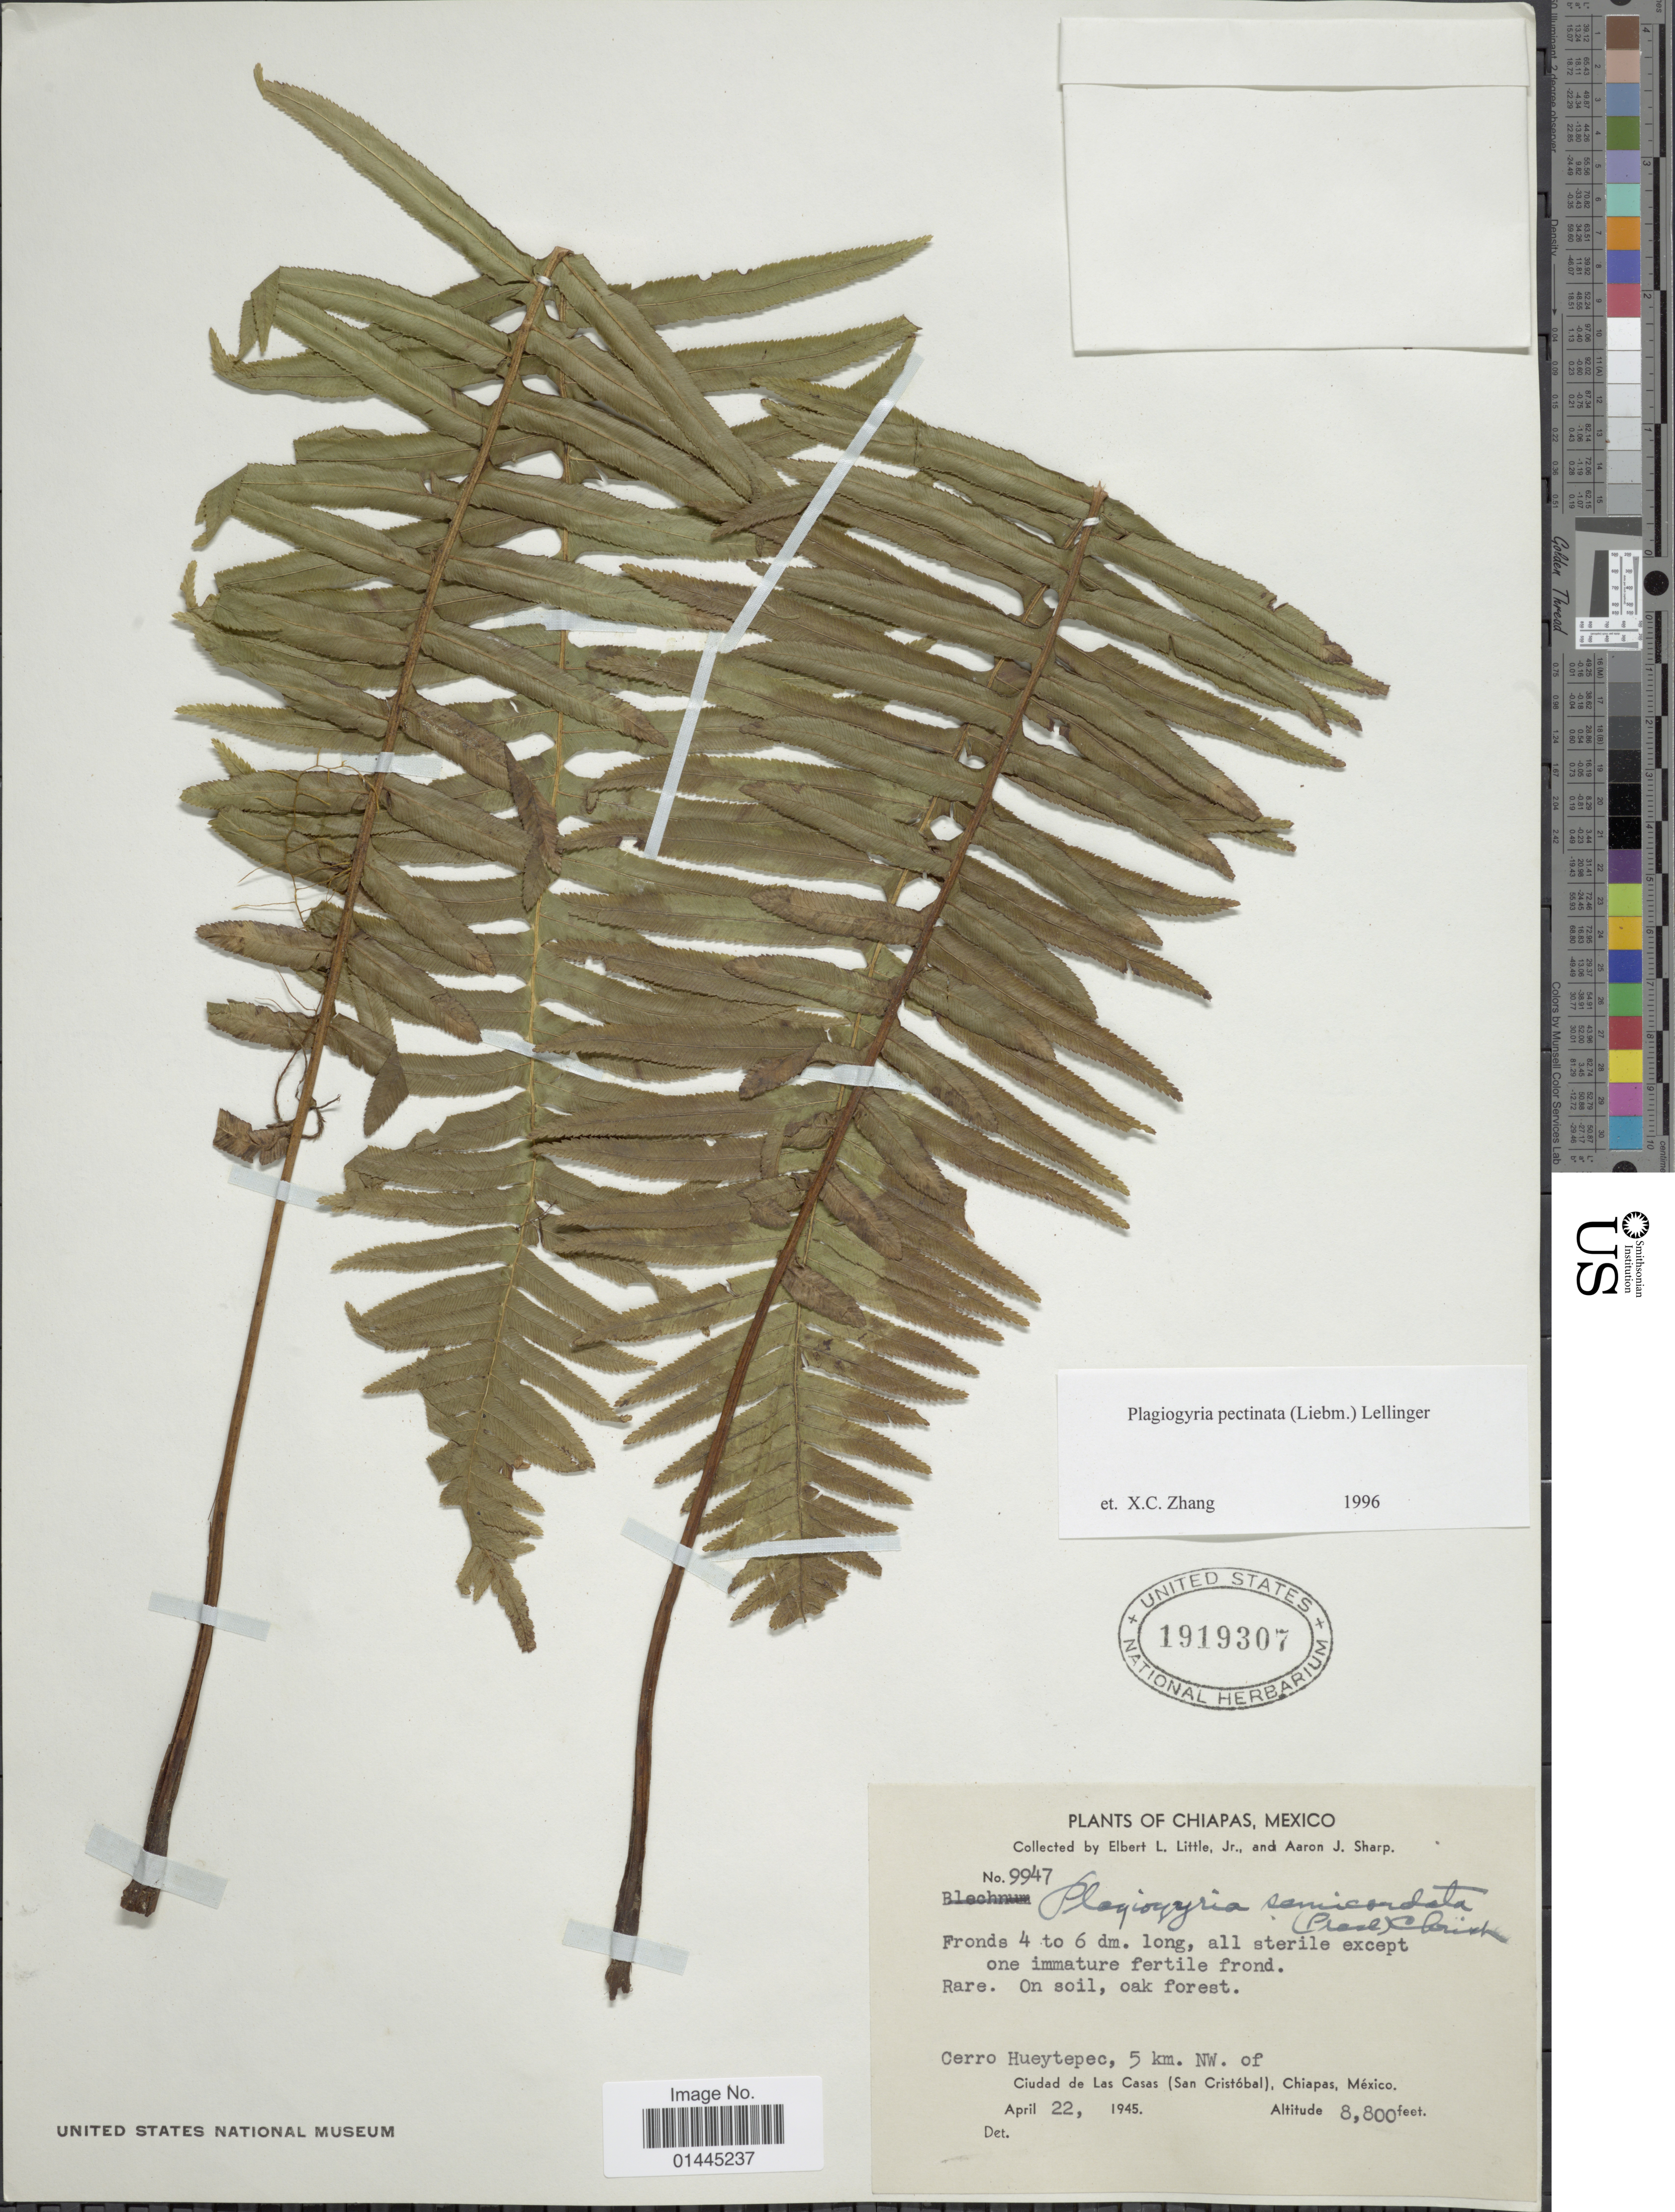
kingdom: Plantae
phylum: Tracheophyta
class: Polypodiopsida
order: Cyatheales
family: Plagiogyriaceae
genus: Plagiogyria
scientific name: Plagiogyria semicordata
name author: (C. Presl) Christ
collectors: E. L. Little & Mrs A. J. Sharp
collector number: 9947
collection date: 1945-04-22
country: Mexico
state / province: Chiapas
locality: Cerro Hueytepec, 5 km. NW. of Ciudad de Las Casas (San Cristobal).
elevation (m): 2682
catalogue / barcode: US 1919307